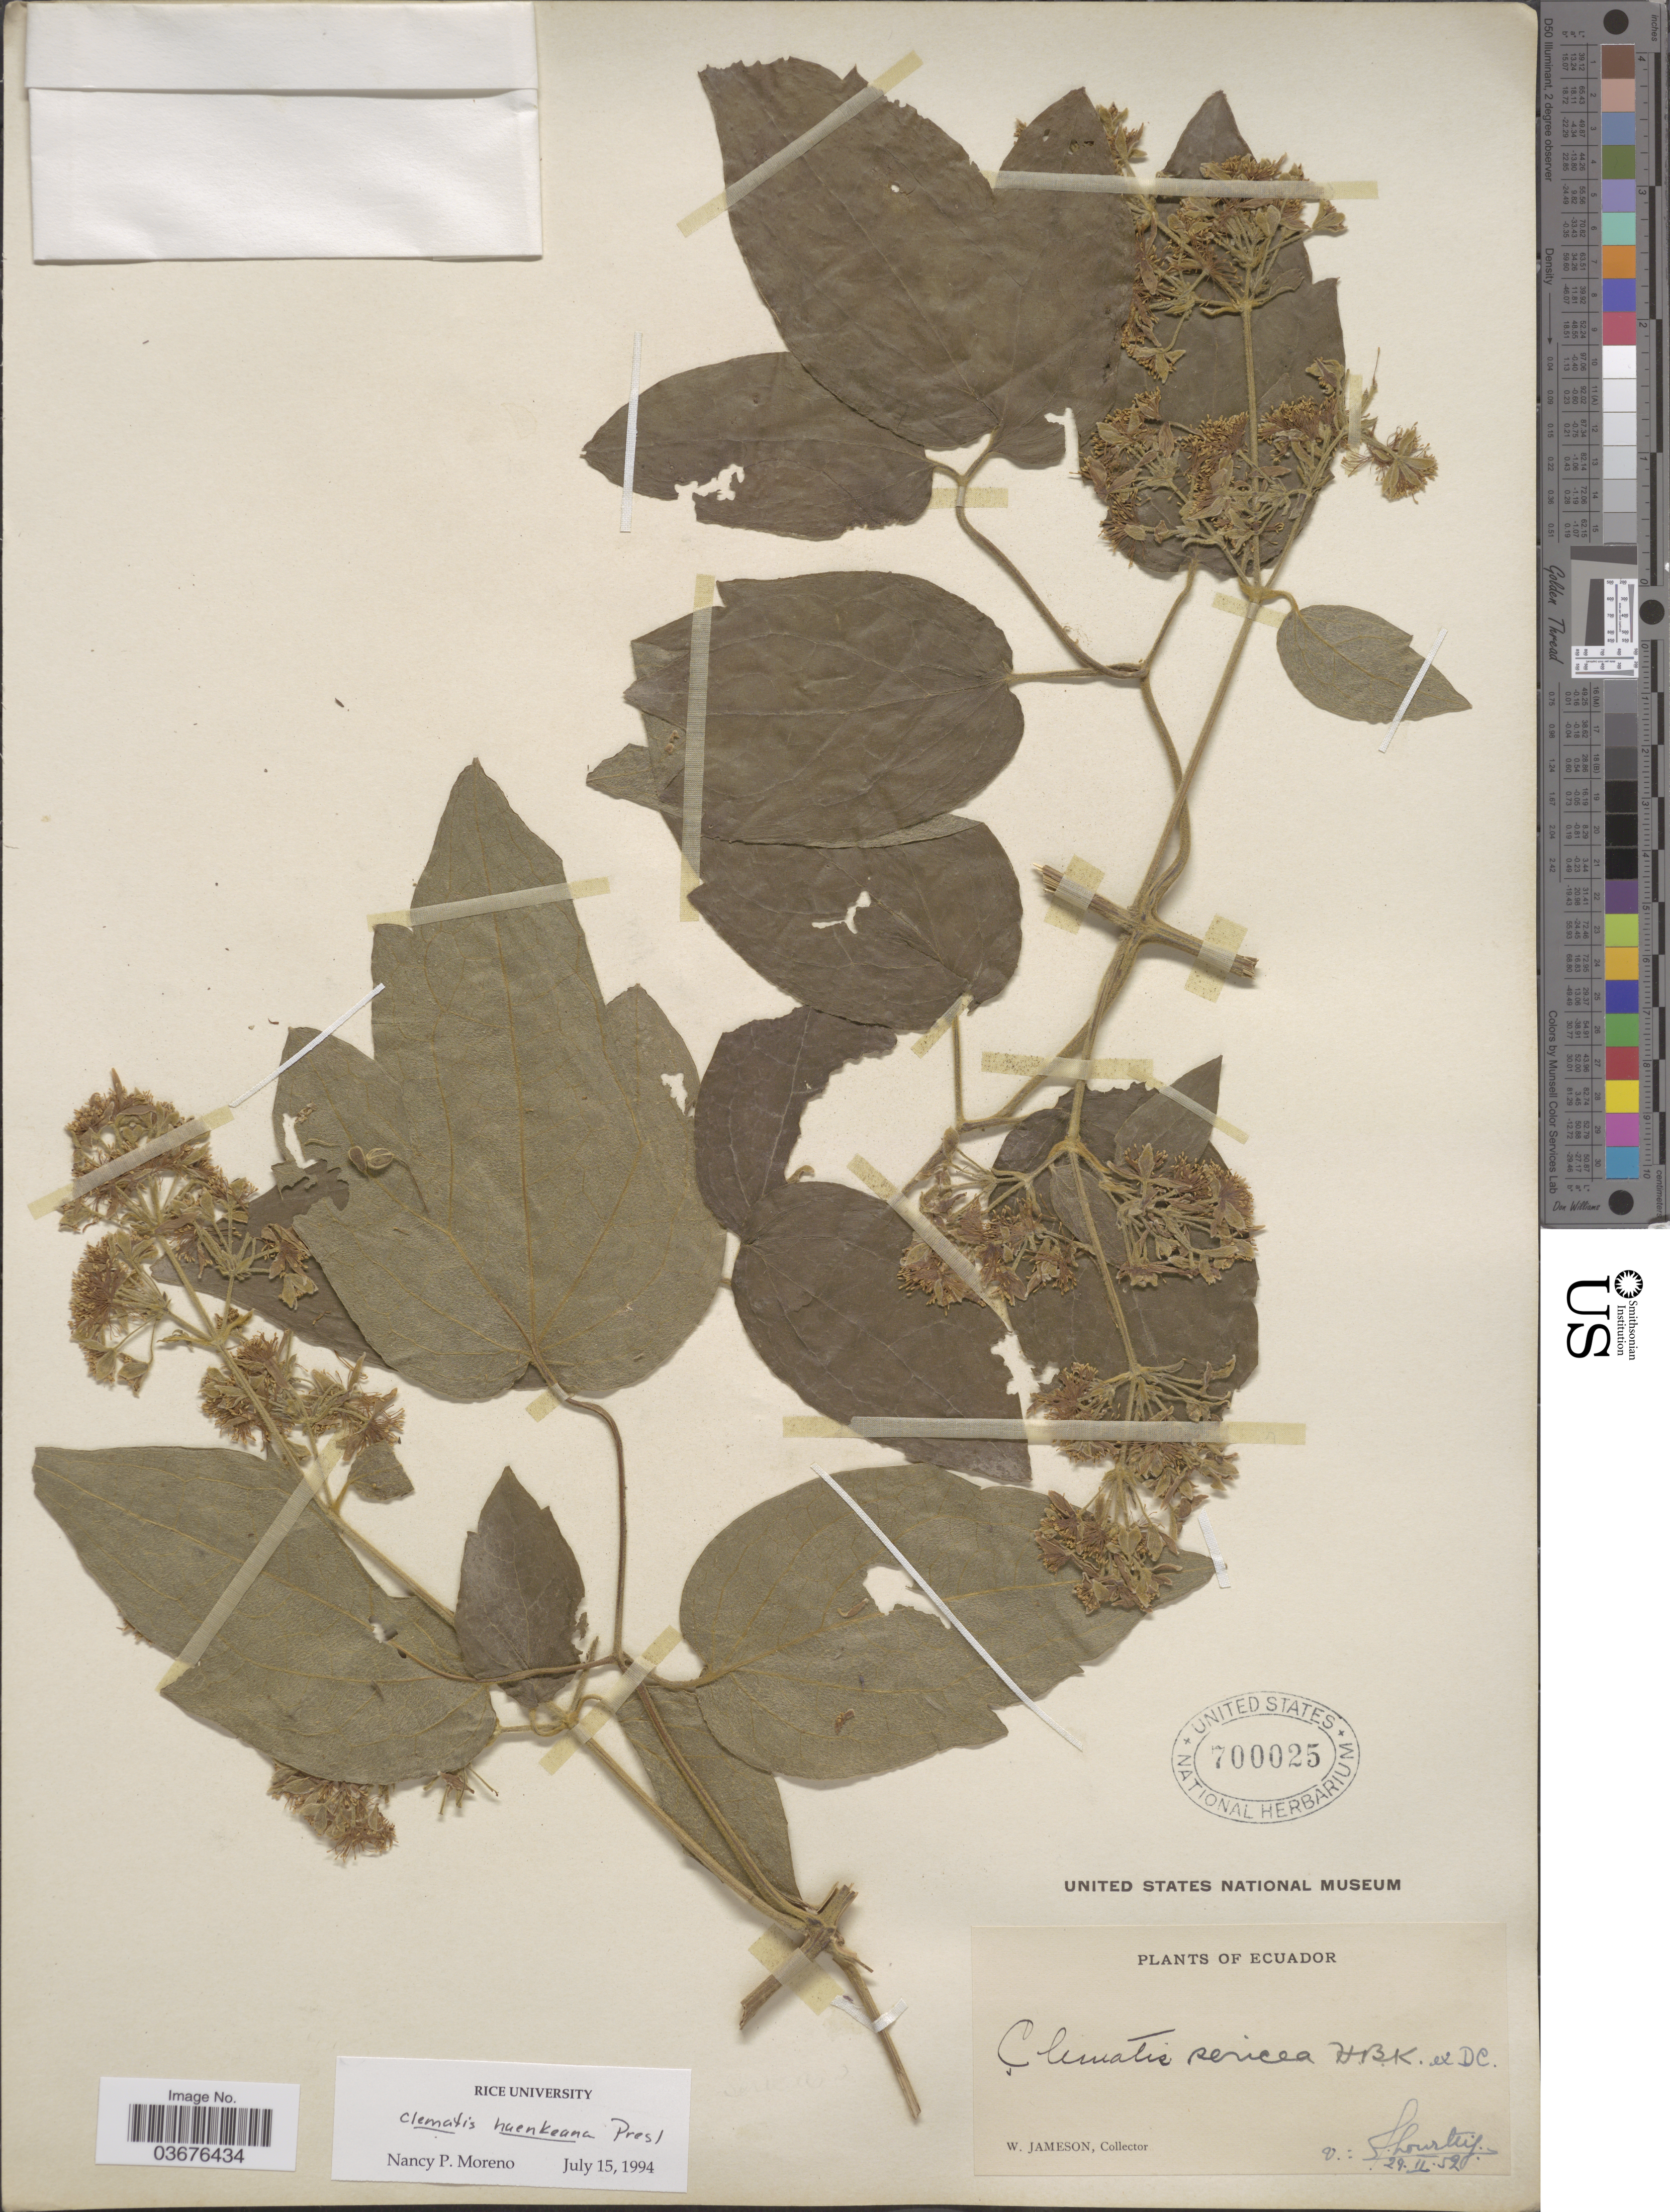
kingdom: Plantae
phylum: Tracheophyta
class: Magnoliopsida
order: Ranunculales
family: Ranunculaceae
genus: Clematis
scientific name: Clematis haenkeana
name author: C. Presl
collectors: W. Jameson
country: Ecuador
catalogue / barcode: US 700025